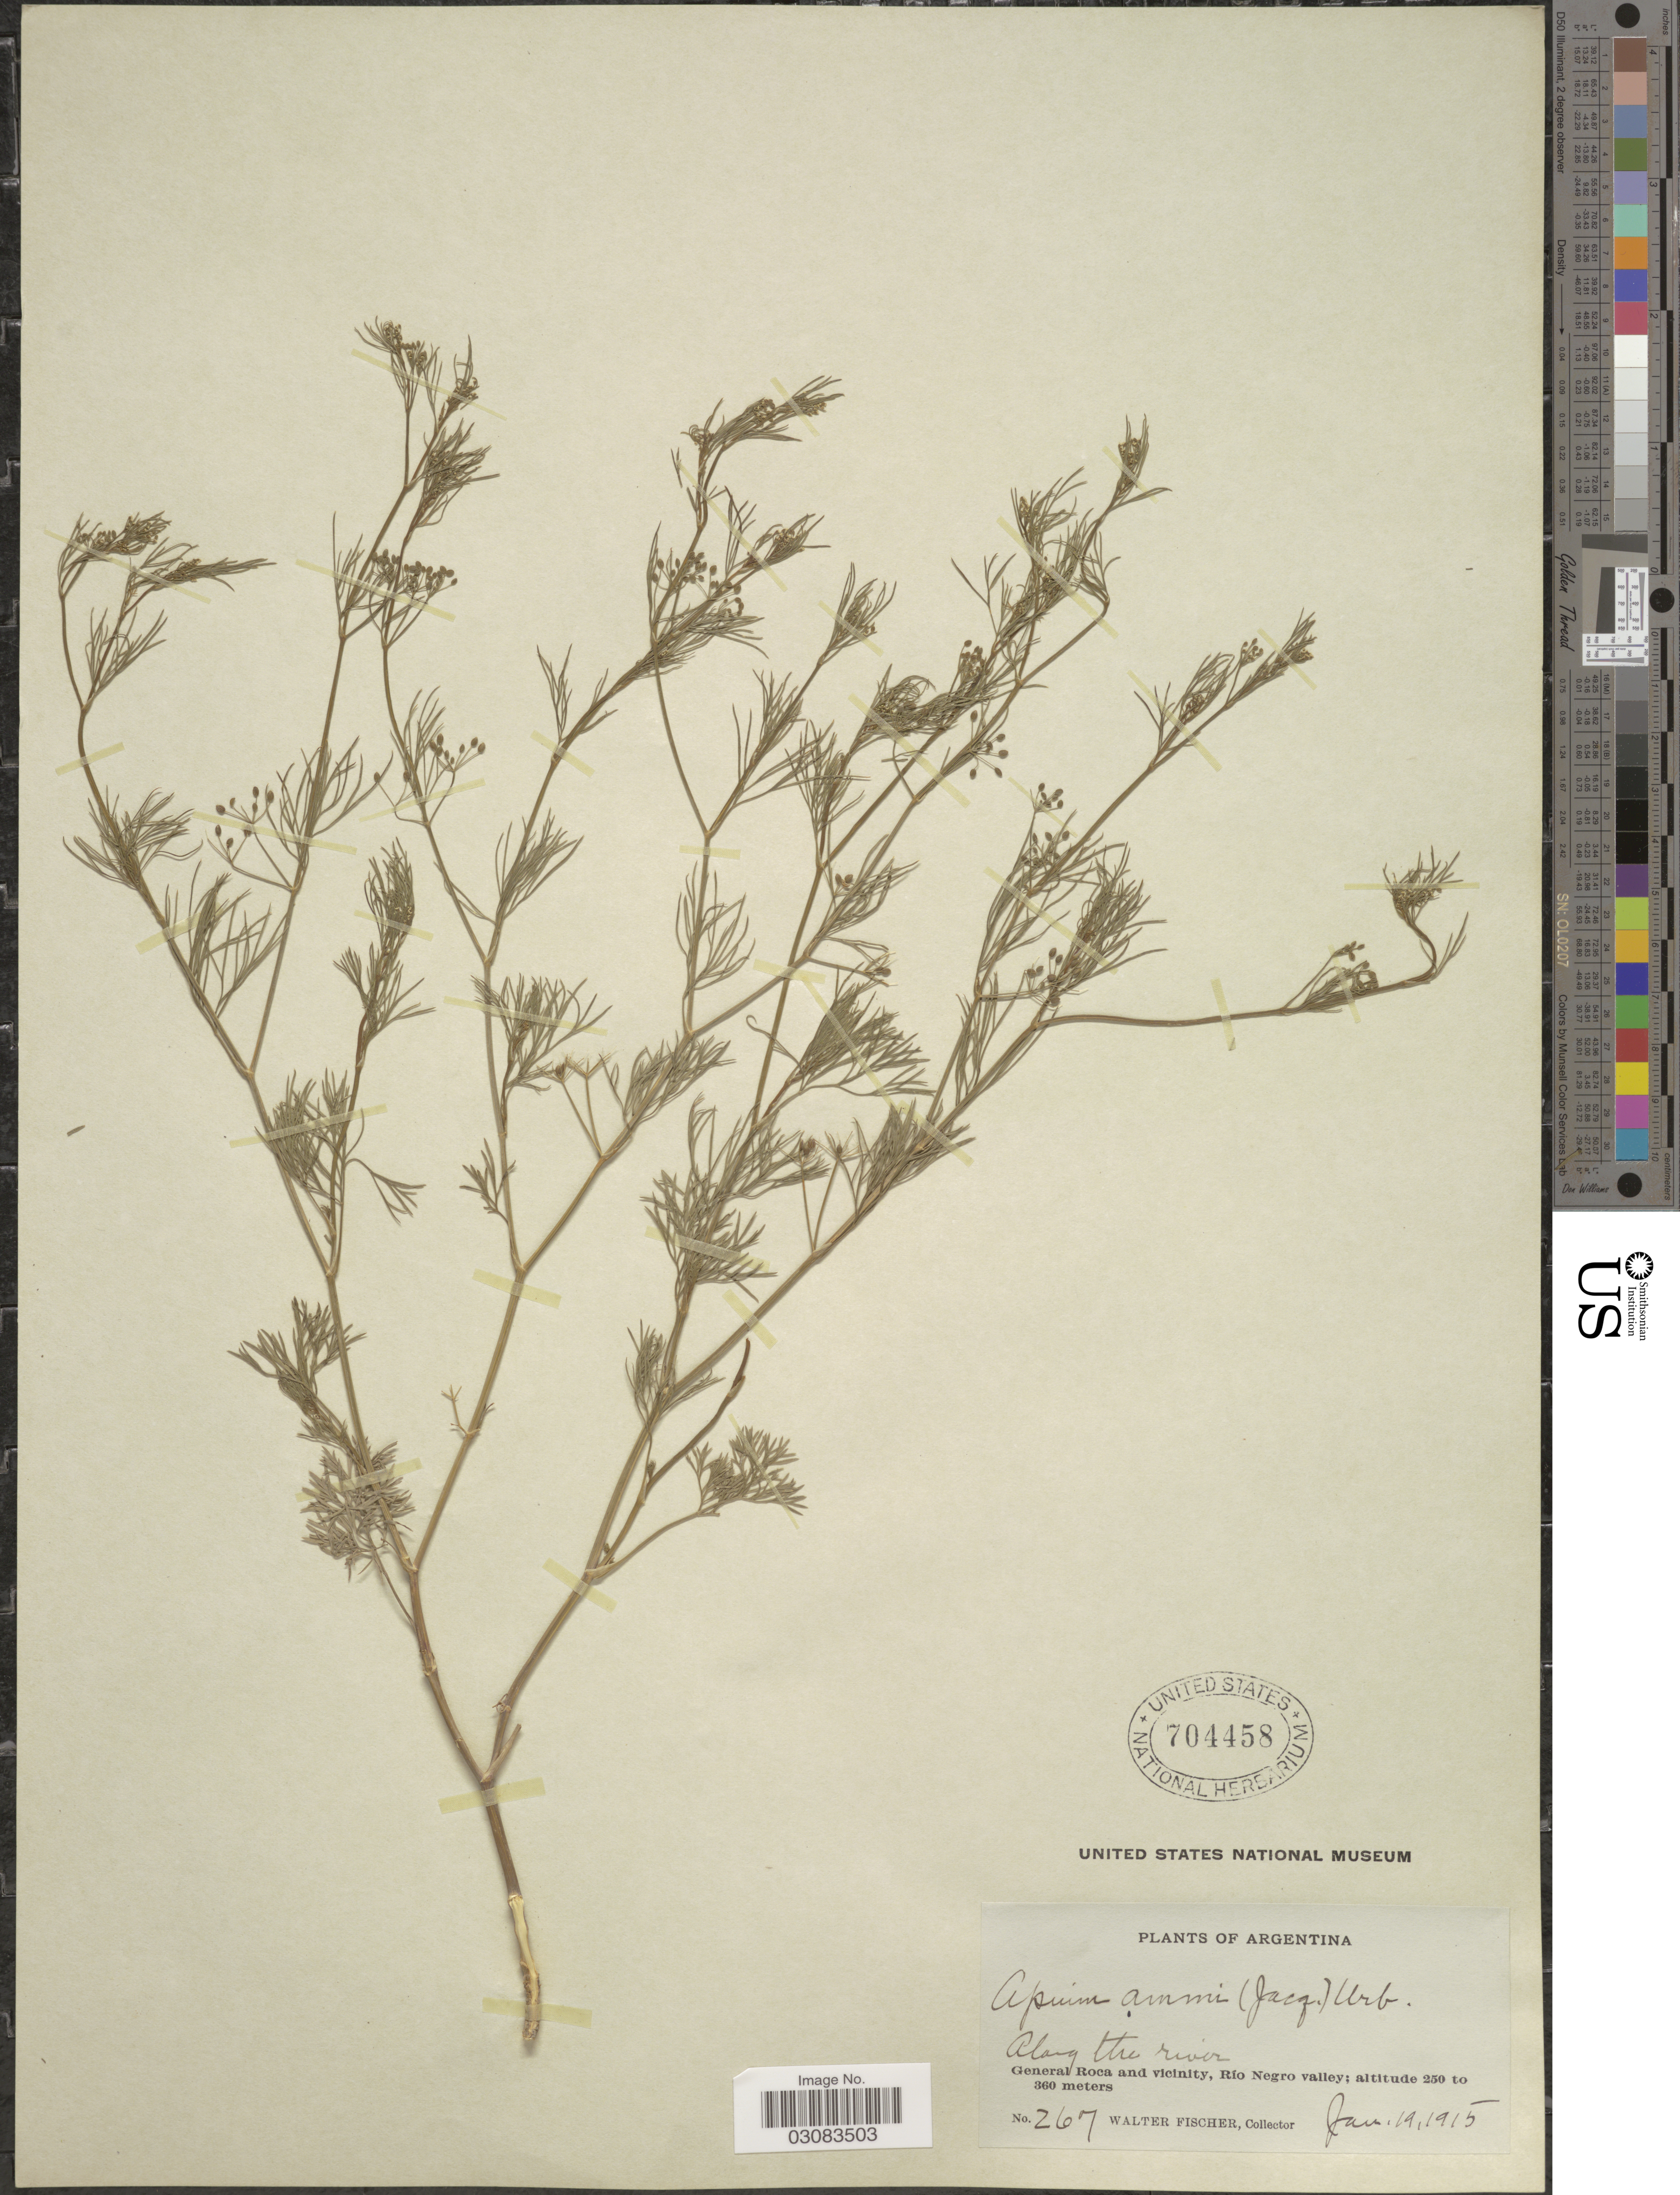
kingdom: Plantae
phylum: Tracheophyta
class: Magnoliopsida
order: Apiales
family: Apiaceae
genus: Cyclospermum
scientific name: Cyclospermum leptophyllum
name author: (Pers.) Sprague ex Britton & P. Wilson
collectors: W. Fischer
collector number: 267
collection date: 1915-01-19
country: Argentina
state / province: Rio Negro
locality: Along the river. General Roca and vicinity, Río Negro valley.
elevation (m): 250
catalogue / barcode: US 704458